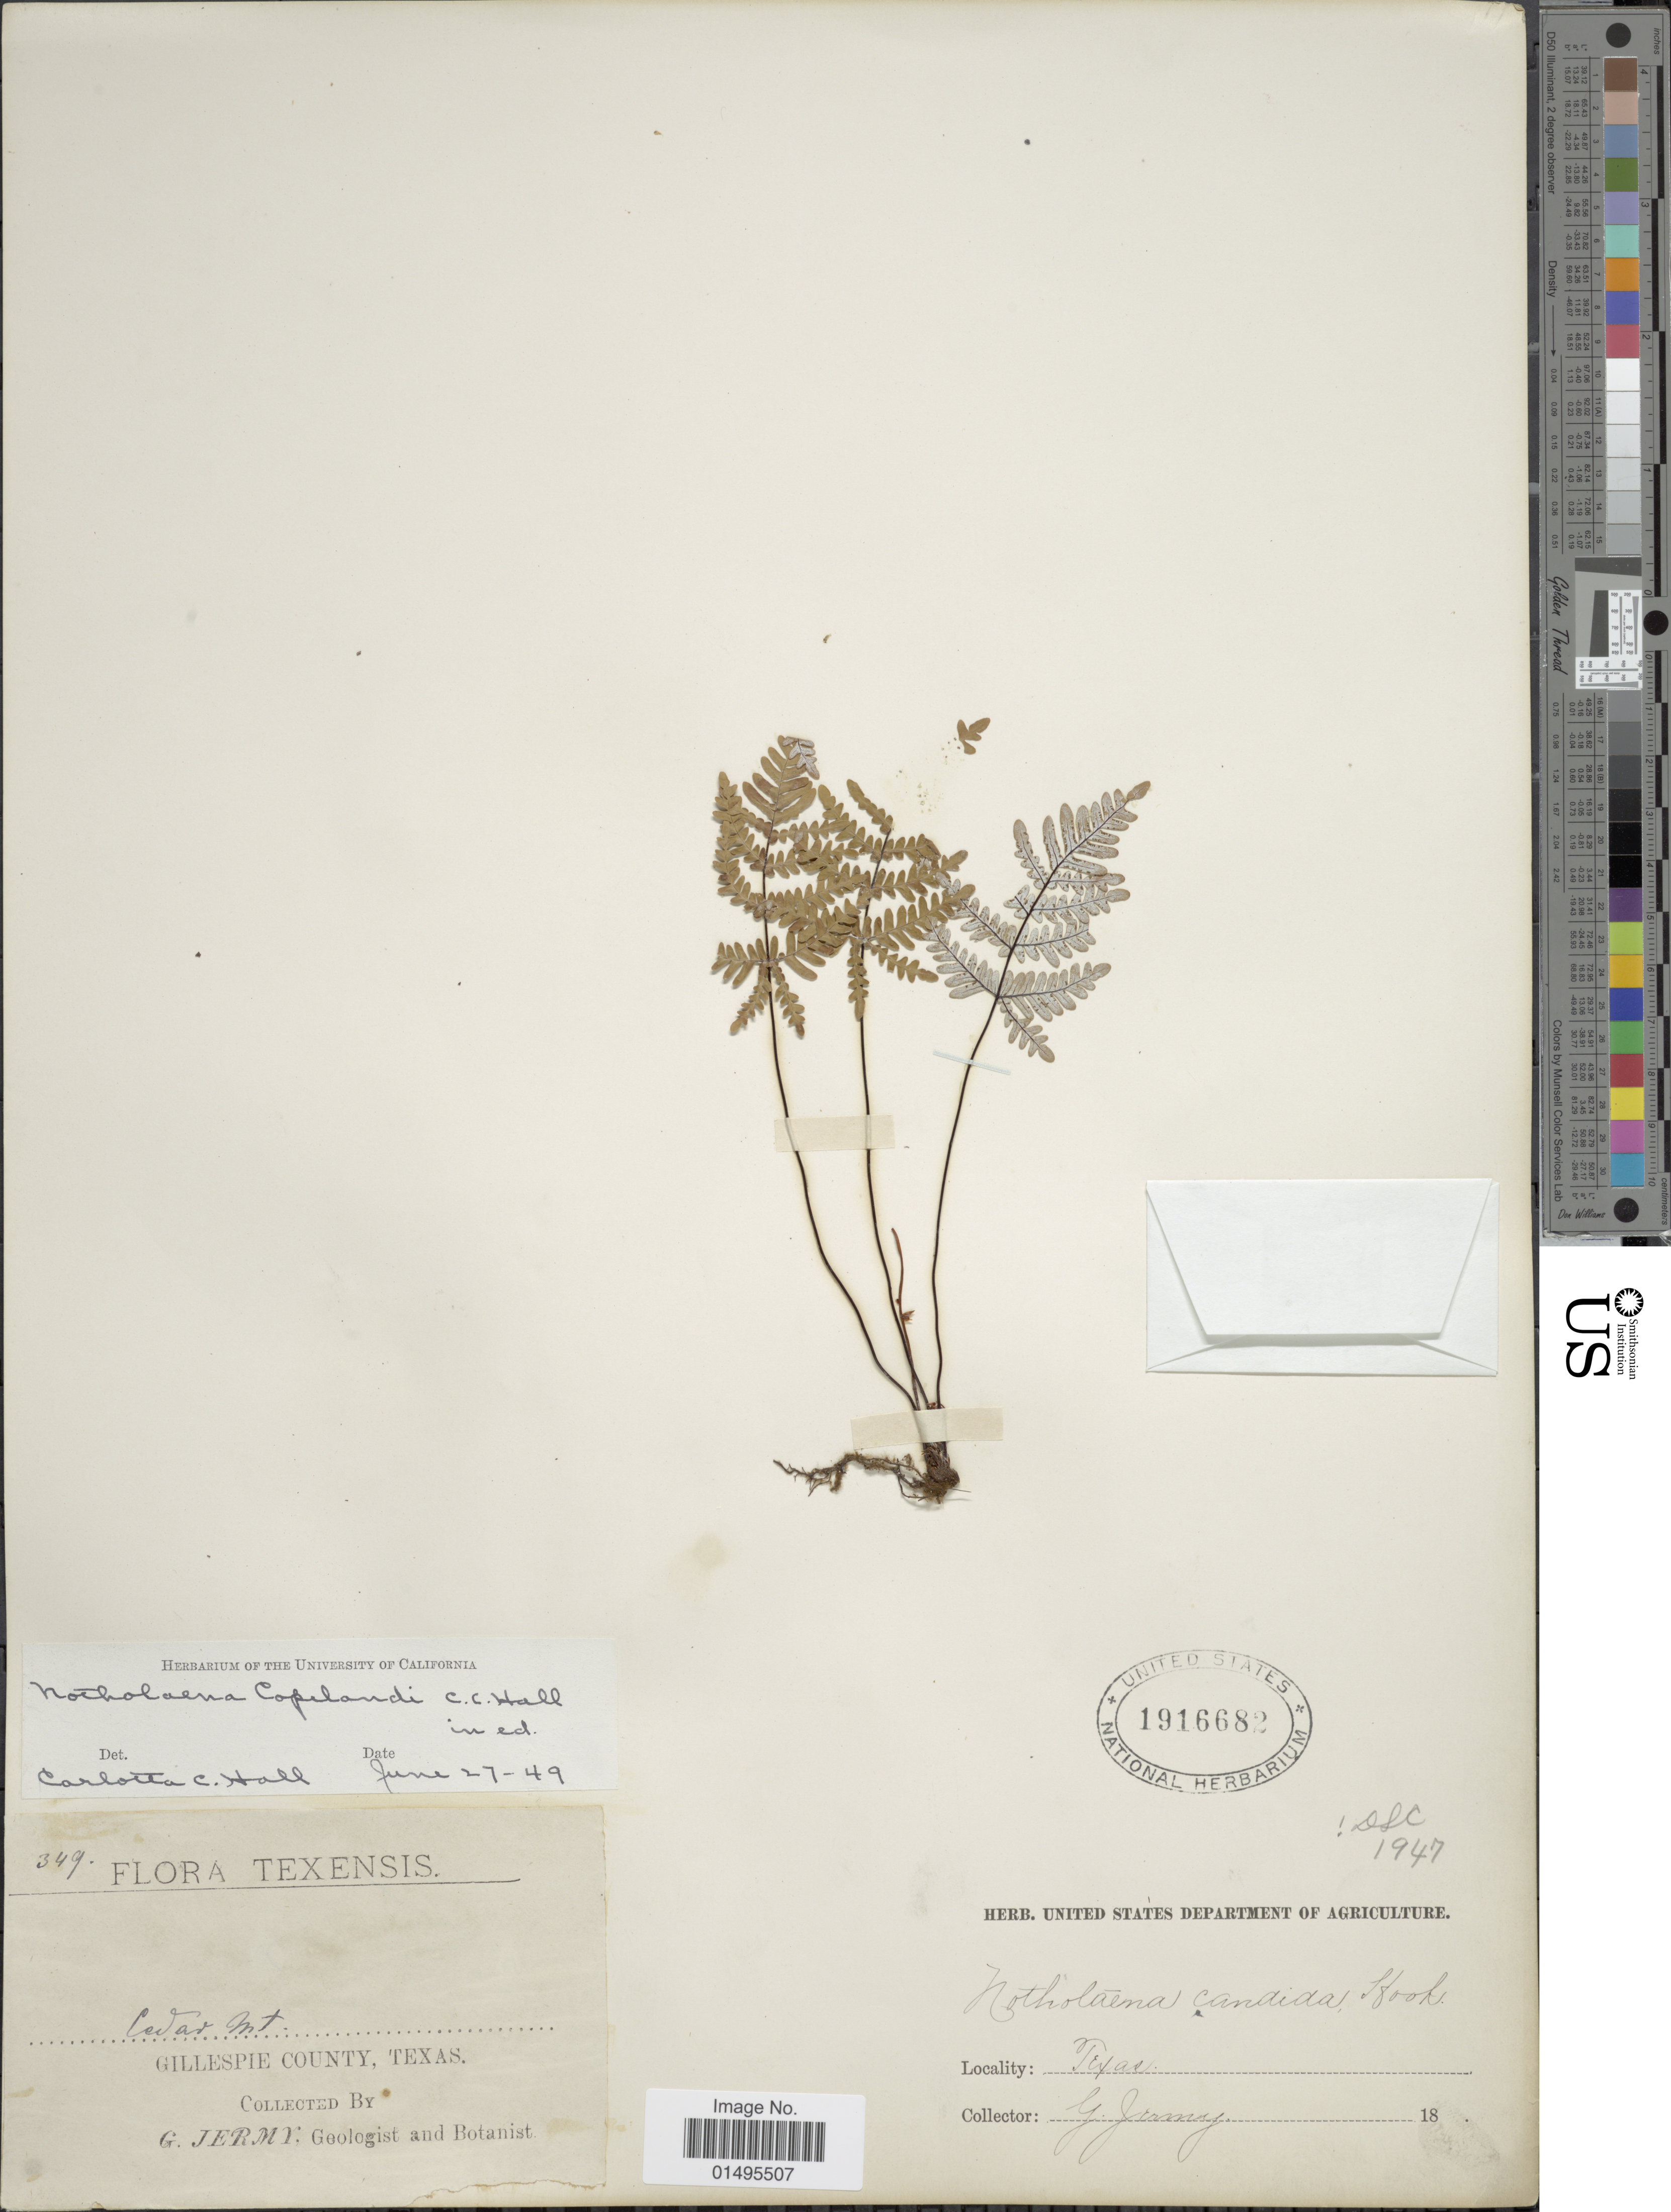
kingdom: Plantae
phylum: Tracheophyta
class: Polypodiopsida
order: Polypodiales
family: Pteridaceae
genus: Notholaena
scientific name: Notholaena candida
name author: (M. Martens) Hook.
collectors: G. Jermy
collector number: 349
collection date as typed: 18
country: United States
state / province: Texas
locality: Gillespie County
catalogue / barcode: US 1916682